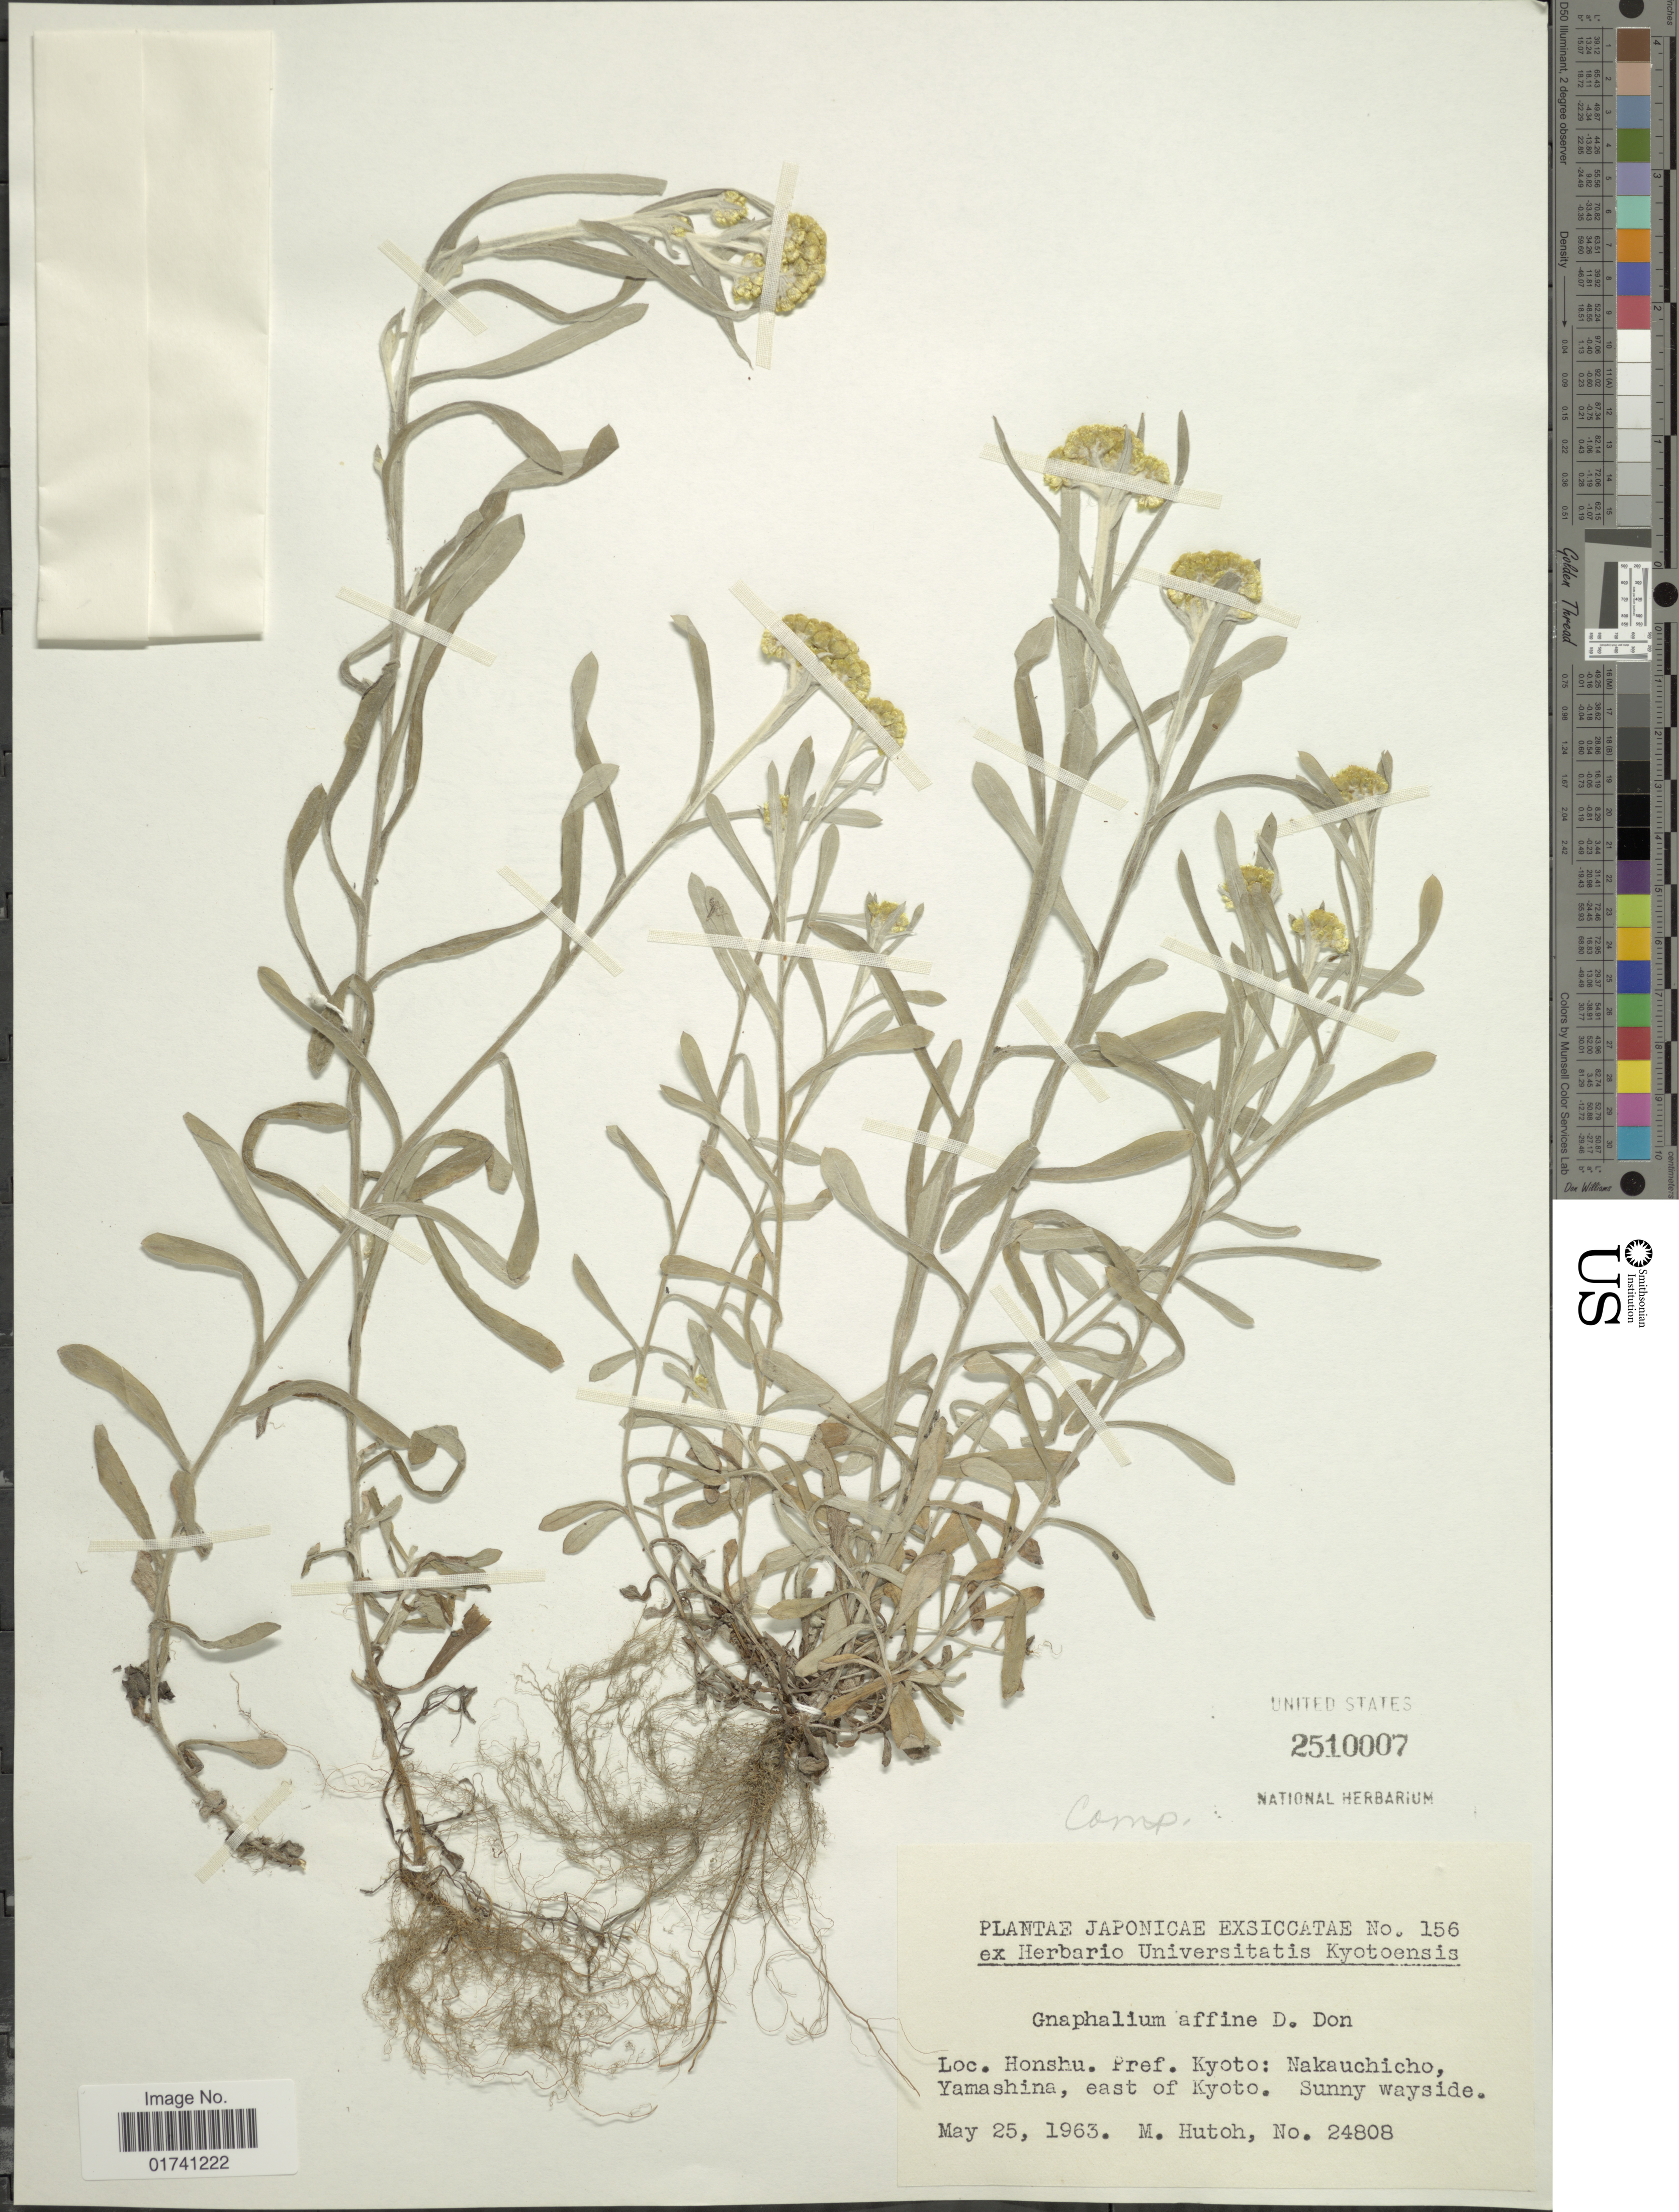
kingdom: Plantae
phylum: Tracheophyta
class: Magnoliopsida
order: Asterales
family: Asteraceae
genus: Laphangium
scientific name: Laphangium affine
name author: (D. Don) Tzvelev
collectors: M. Hutoh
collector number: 24808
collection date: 1963-05-25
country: Japan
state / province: Kyoto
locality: Honshu. Nakauchicho,Yamashina, east of Kyoto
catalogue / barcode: US 2510007